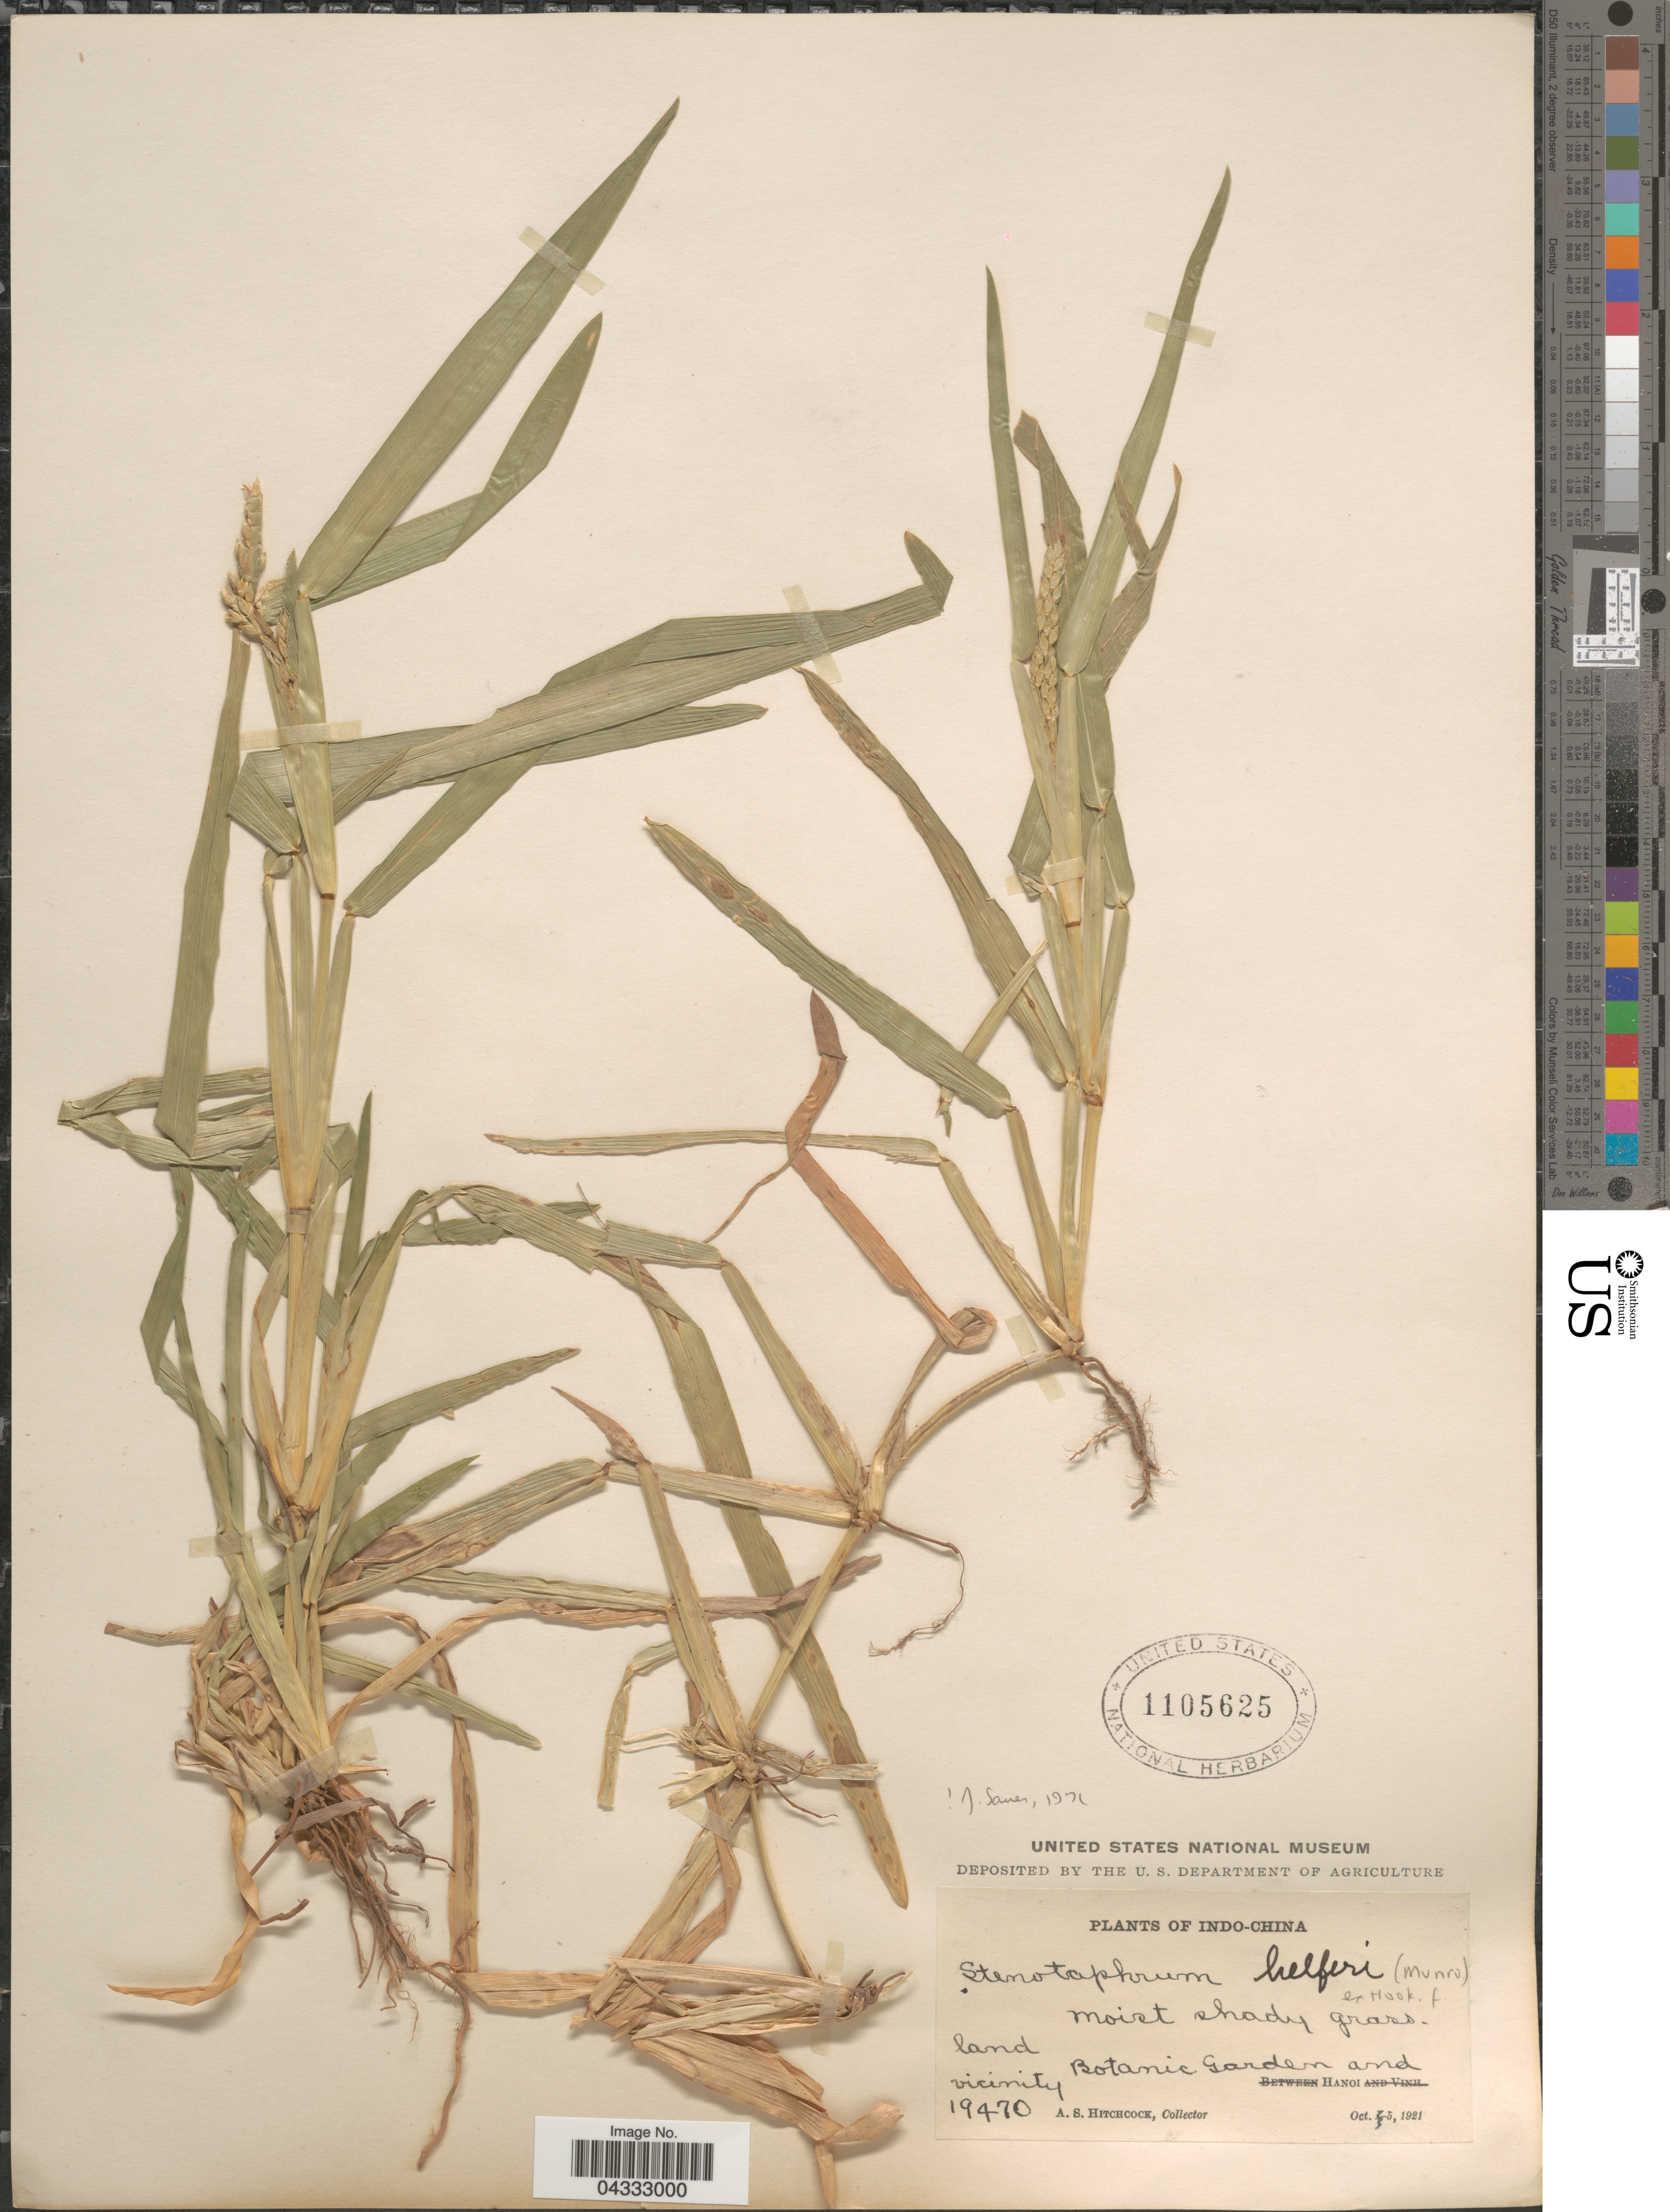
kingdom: Plantae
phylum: Tracheophyta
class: Liliopsida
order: Poales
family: Poaceae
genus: Stenotaphrum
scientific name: Stenotaphrum helferi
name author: Munro ex Hook. f.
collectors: A. S. Hitchcock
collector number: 19470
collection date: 1921-10-05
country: Vietnam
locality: Indo-China. Moist shady grassland. Botanic Garden and vicinity. Hanoi.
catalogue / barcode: US 1105625